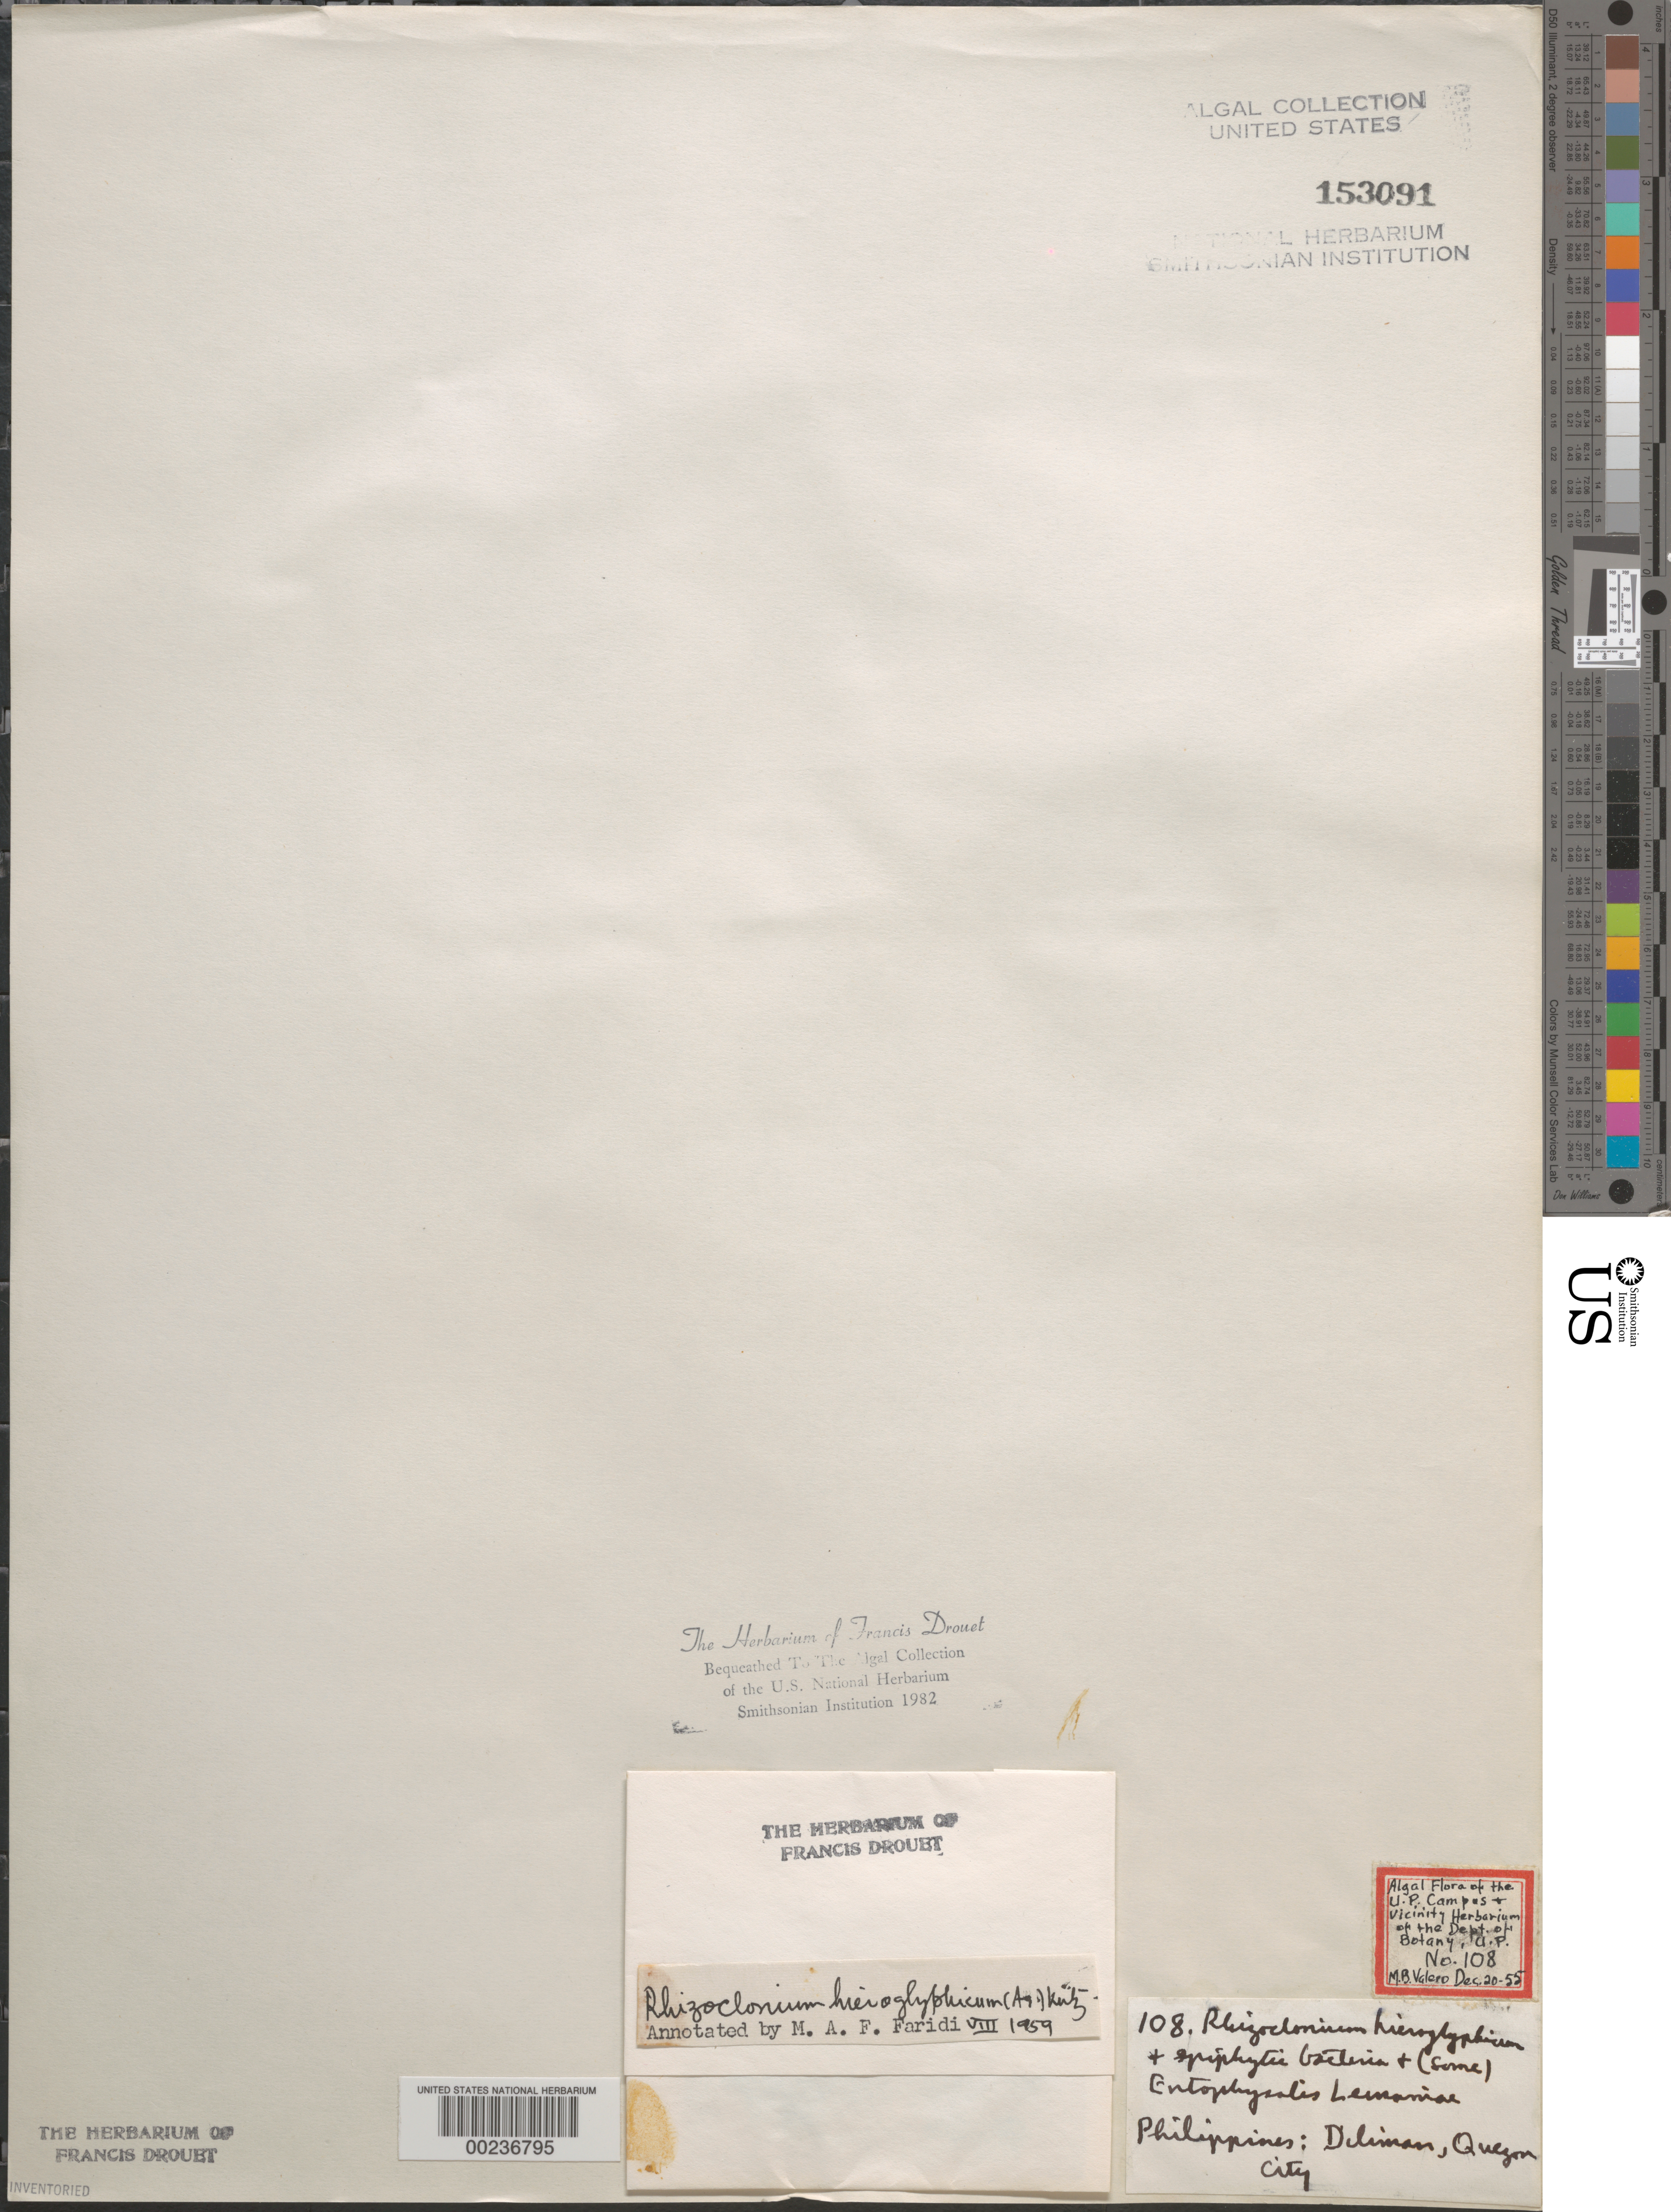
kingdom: Plantae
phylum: Chlorophyta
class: Ulvophyceae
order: Cladophorales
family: Cladophoraceae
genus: Rhizoclonium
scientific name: Rhizoclonium hieroglyphicum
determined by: Faridi, M. A. F.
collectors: M. Valero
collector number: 108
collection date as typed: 20 Dec 1955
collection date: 1955-12-20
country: Philippines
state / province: National Capital Region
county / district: Quezon City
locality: Diliman, quezon city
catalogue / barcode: US 153091